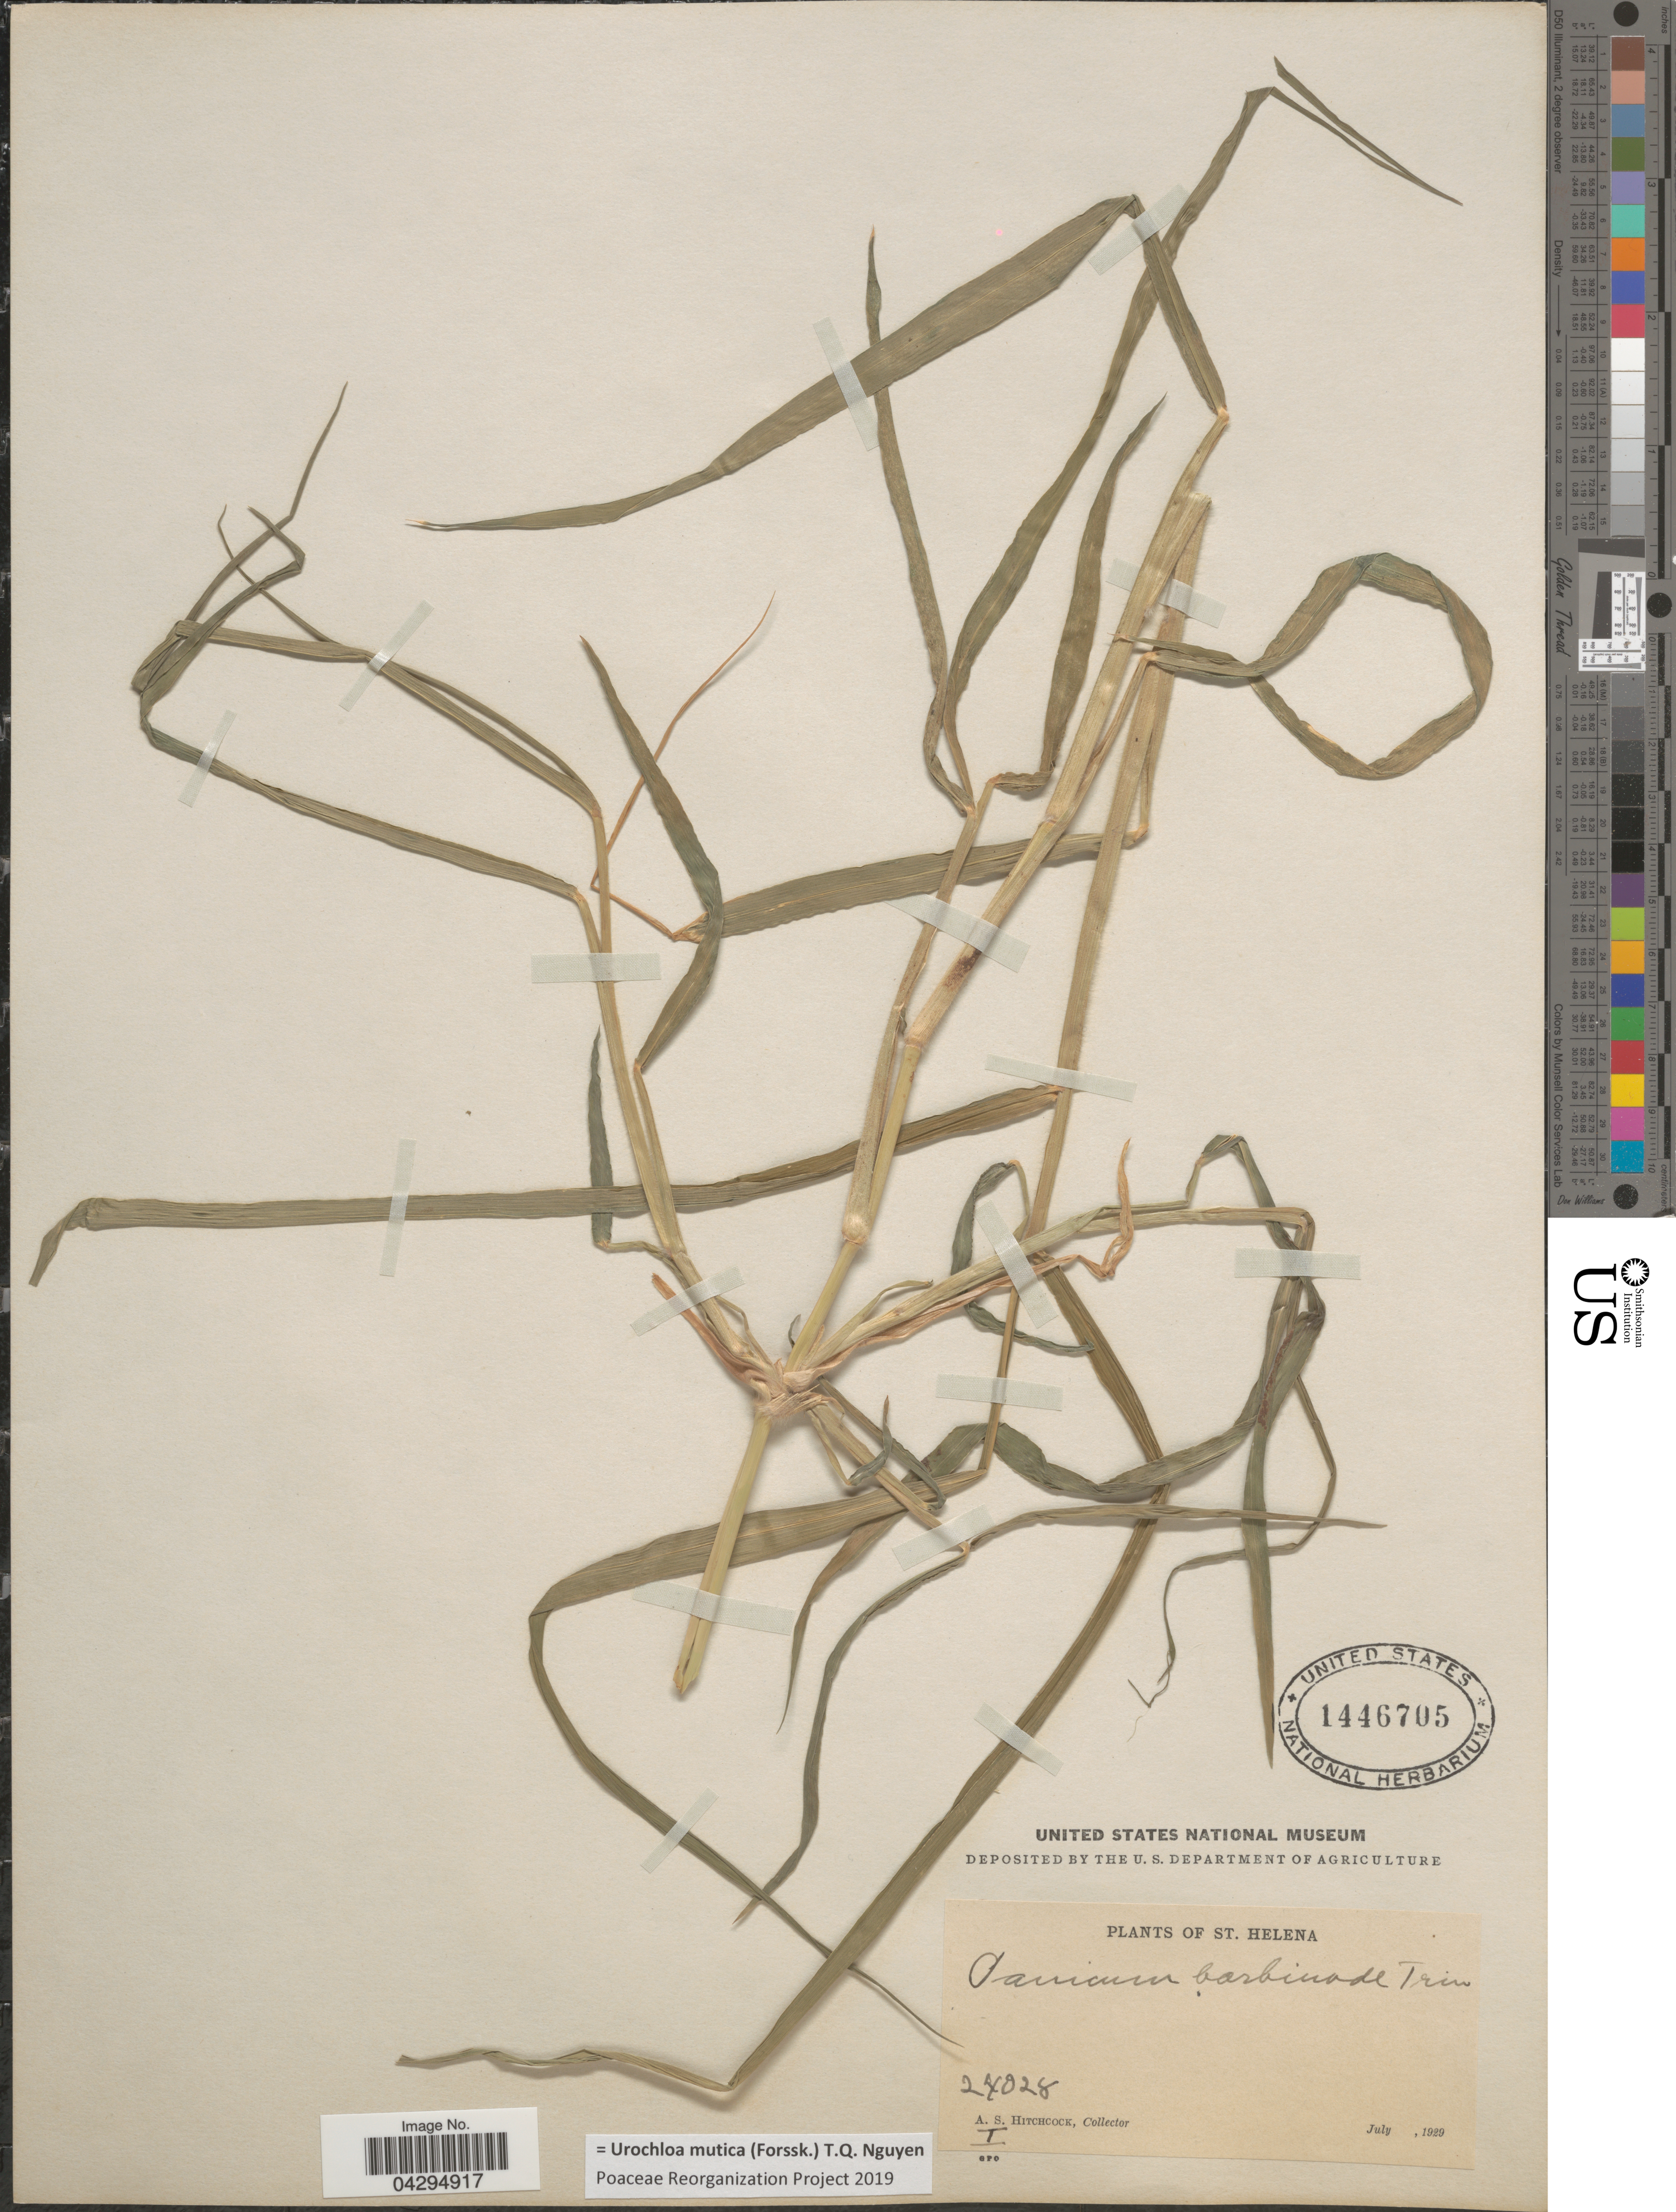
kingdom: Plantae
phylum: Tracheophyta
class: Liliopsida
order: Poales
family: Poaceae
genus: Urochloa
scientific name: Urochloa mutica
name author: (Forssk.) T.Q. Nguyen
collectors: A. S. Hitchcock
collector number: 24028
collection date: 1929-07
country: St. Helena Islands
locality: St. Helena.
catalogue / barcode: US 1446705